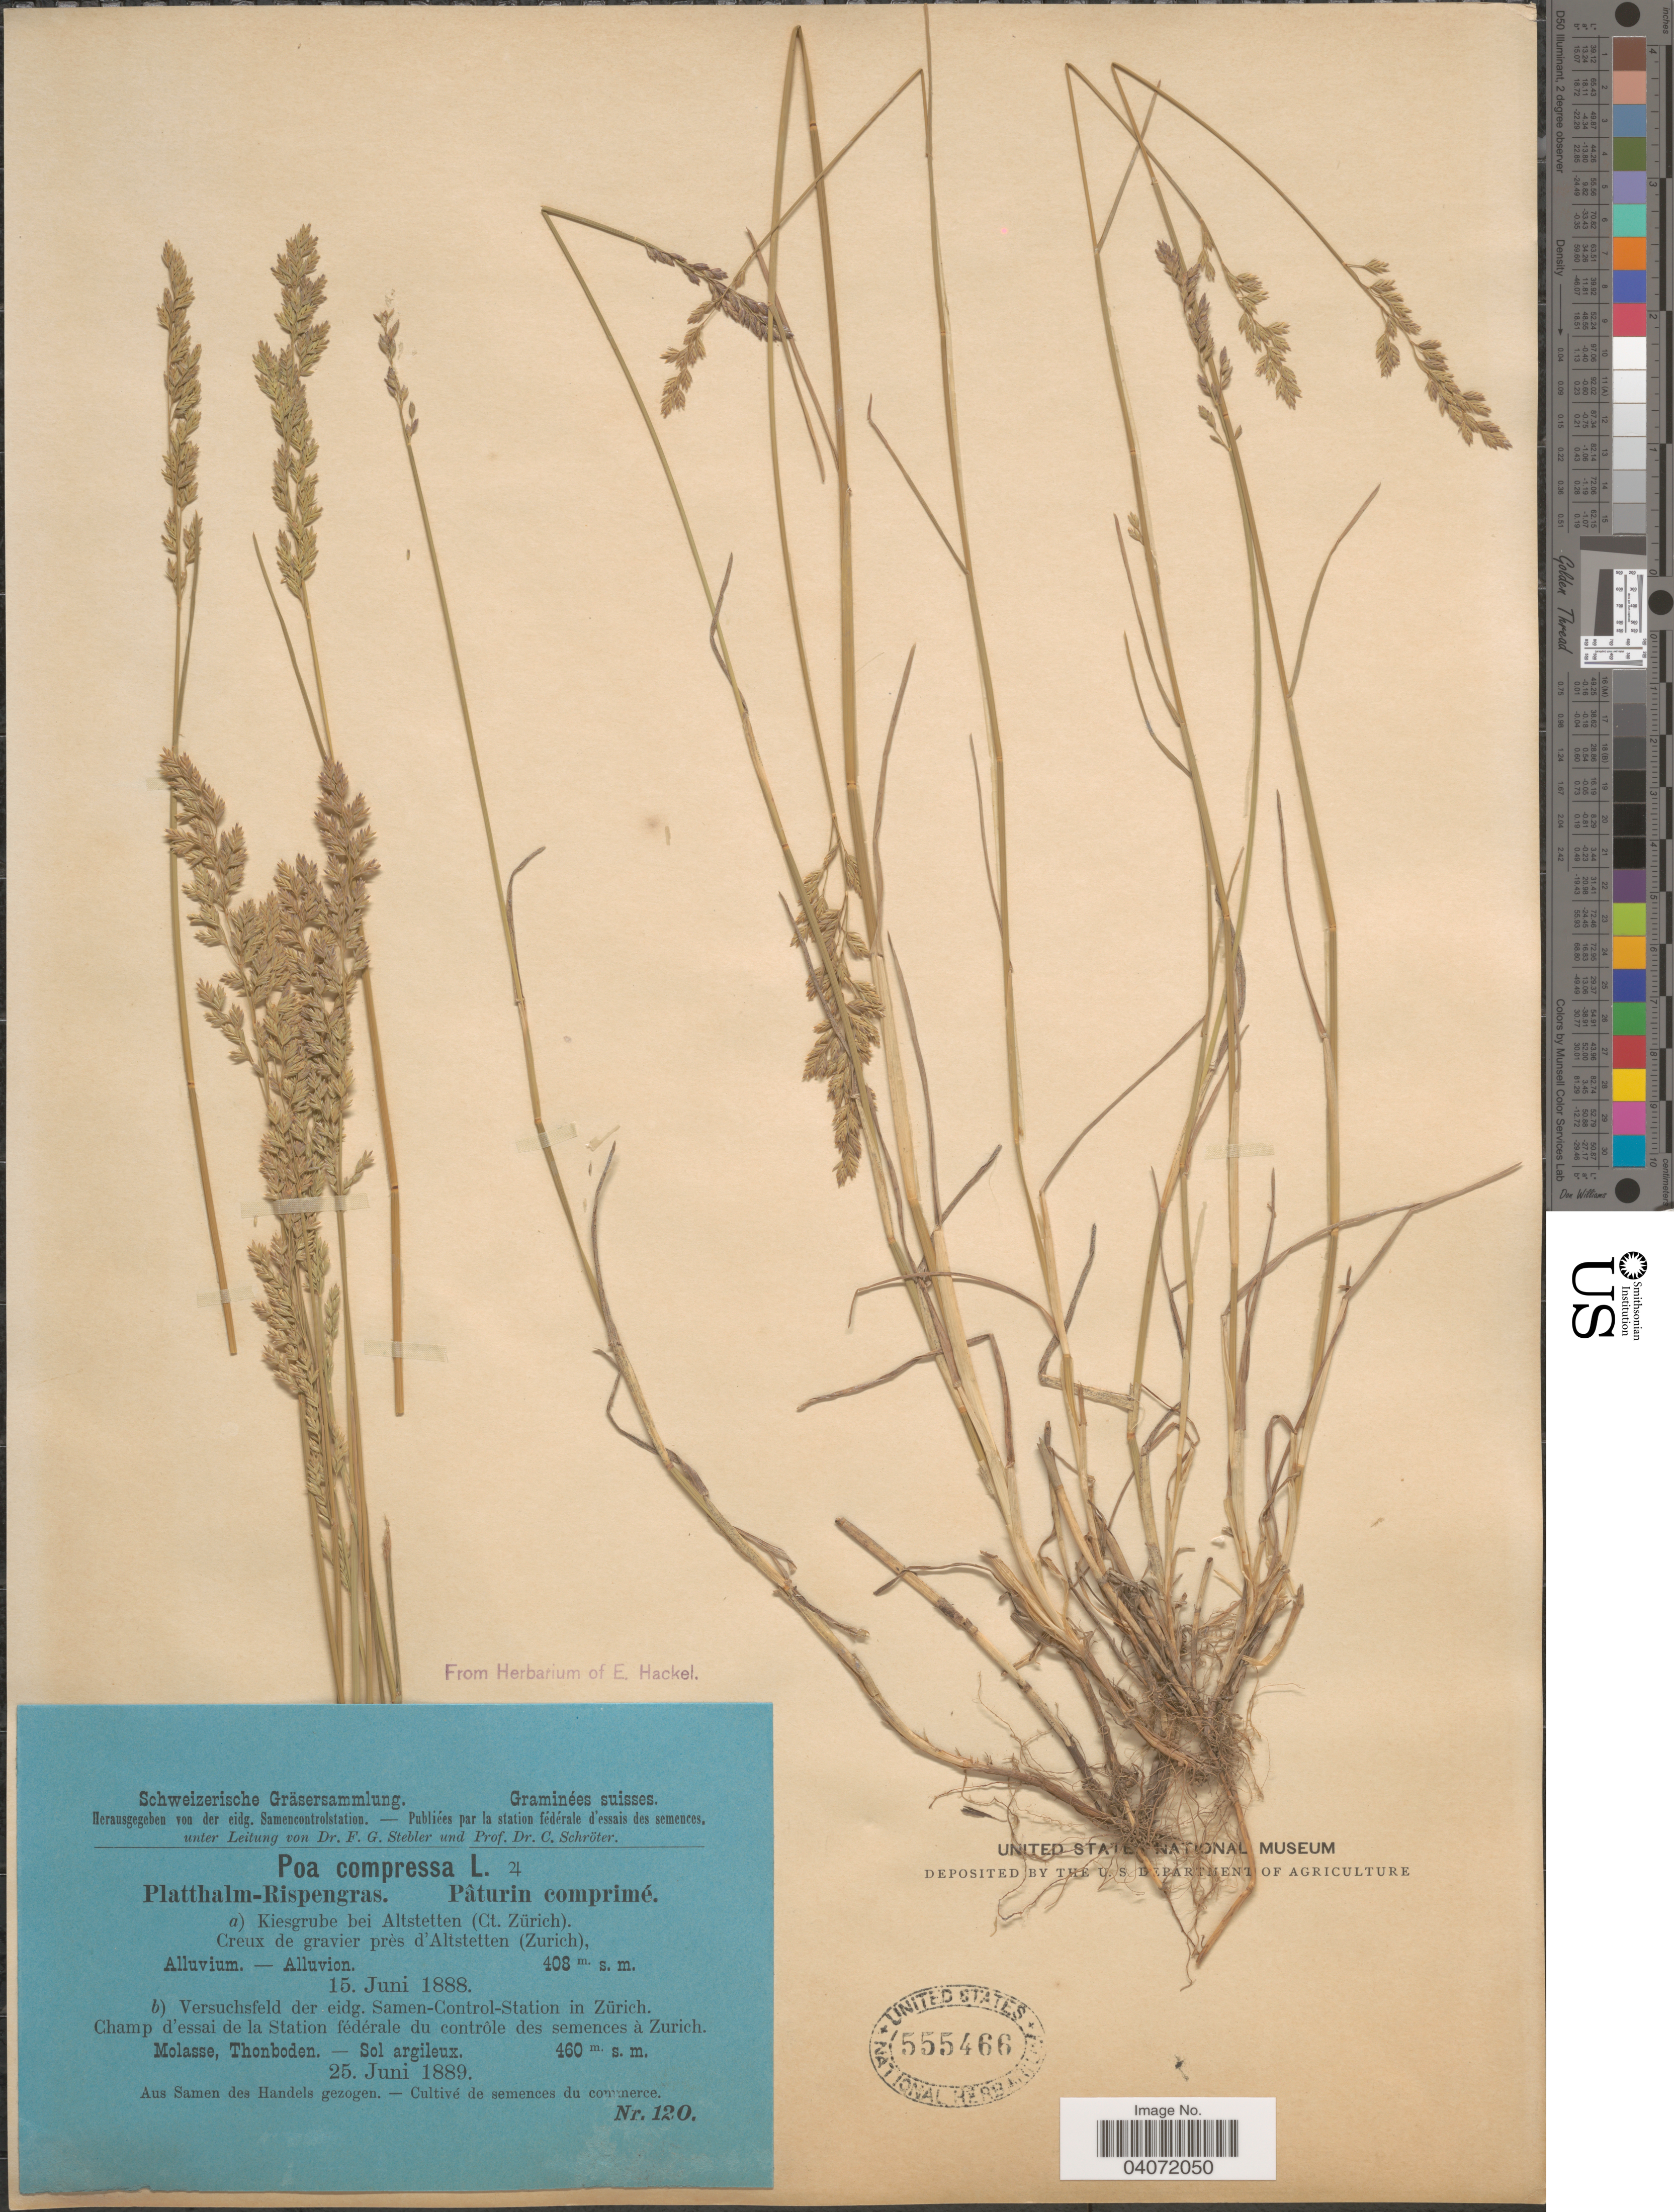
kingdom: Plantae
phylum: Tracheophyta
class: Liliopsida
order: Poales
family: Poaceae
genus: Poa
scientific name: Poa compressa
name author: L.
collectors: Stebler, F.G. & Schröter, C.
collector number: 120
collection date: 1889-06-25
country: Switzerland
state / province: Zurich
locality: Suisses. Versuchsfeld der eidg. Samen-Control-Station in Zürich. Champ d'essai de la Station fédérale du contrôle des semences à Zurich.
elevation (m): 460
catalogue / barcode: US 555466-2